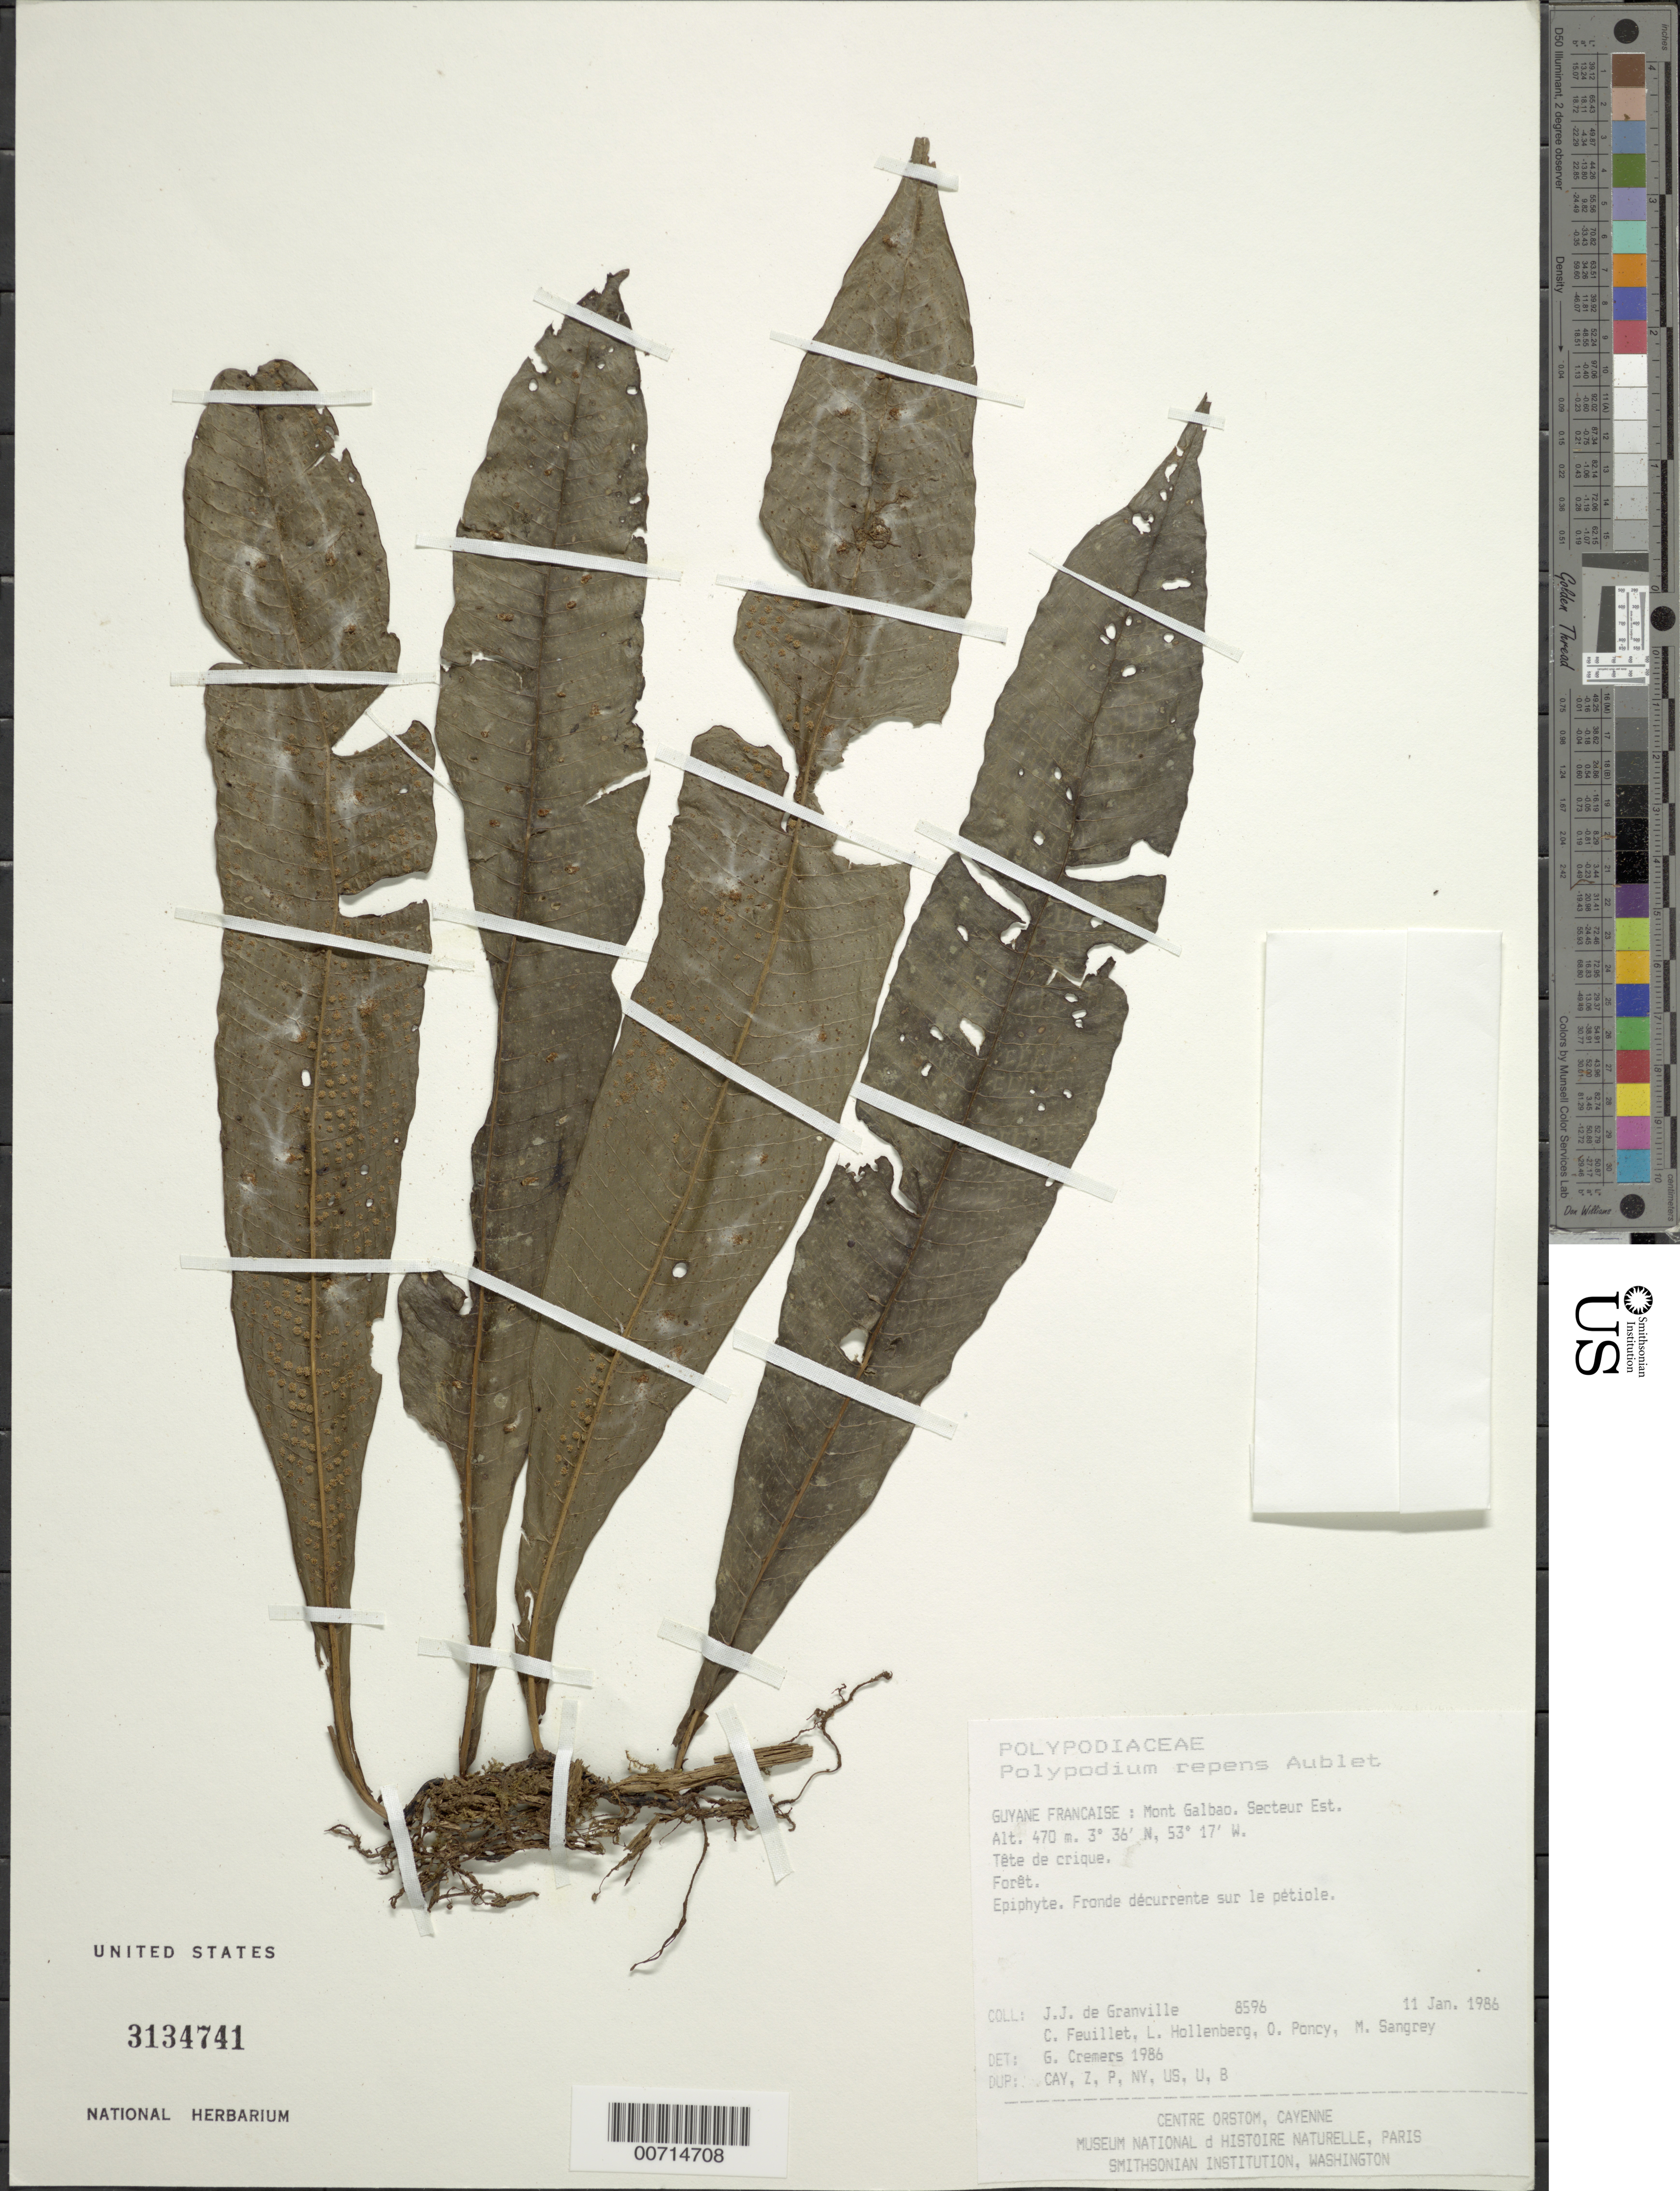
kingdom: Plantae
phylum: Tracheophyta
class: Polypodiopsida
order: Polypodiales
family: Polypodiaceae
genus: Campyloneurum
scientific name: Campyloneurum repens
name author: (Aubl.) C. Presl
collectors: J.-J. de Granville, C. Feuillet, L. Hollenberg, O. Poncy & M. S. Sangrey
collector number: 8596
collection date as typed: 11-Jan-86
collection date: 1986-01-11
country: French Guiana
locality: Mont Galbao. Secteur Est. Tête de crique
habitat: Forêt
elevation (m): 470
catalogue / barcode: US 3134741